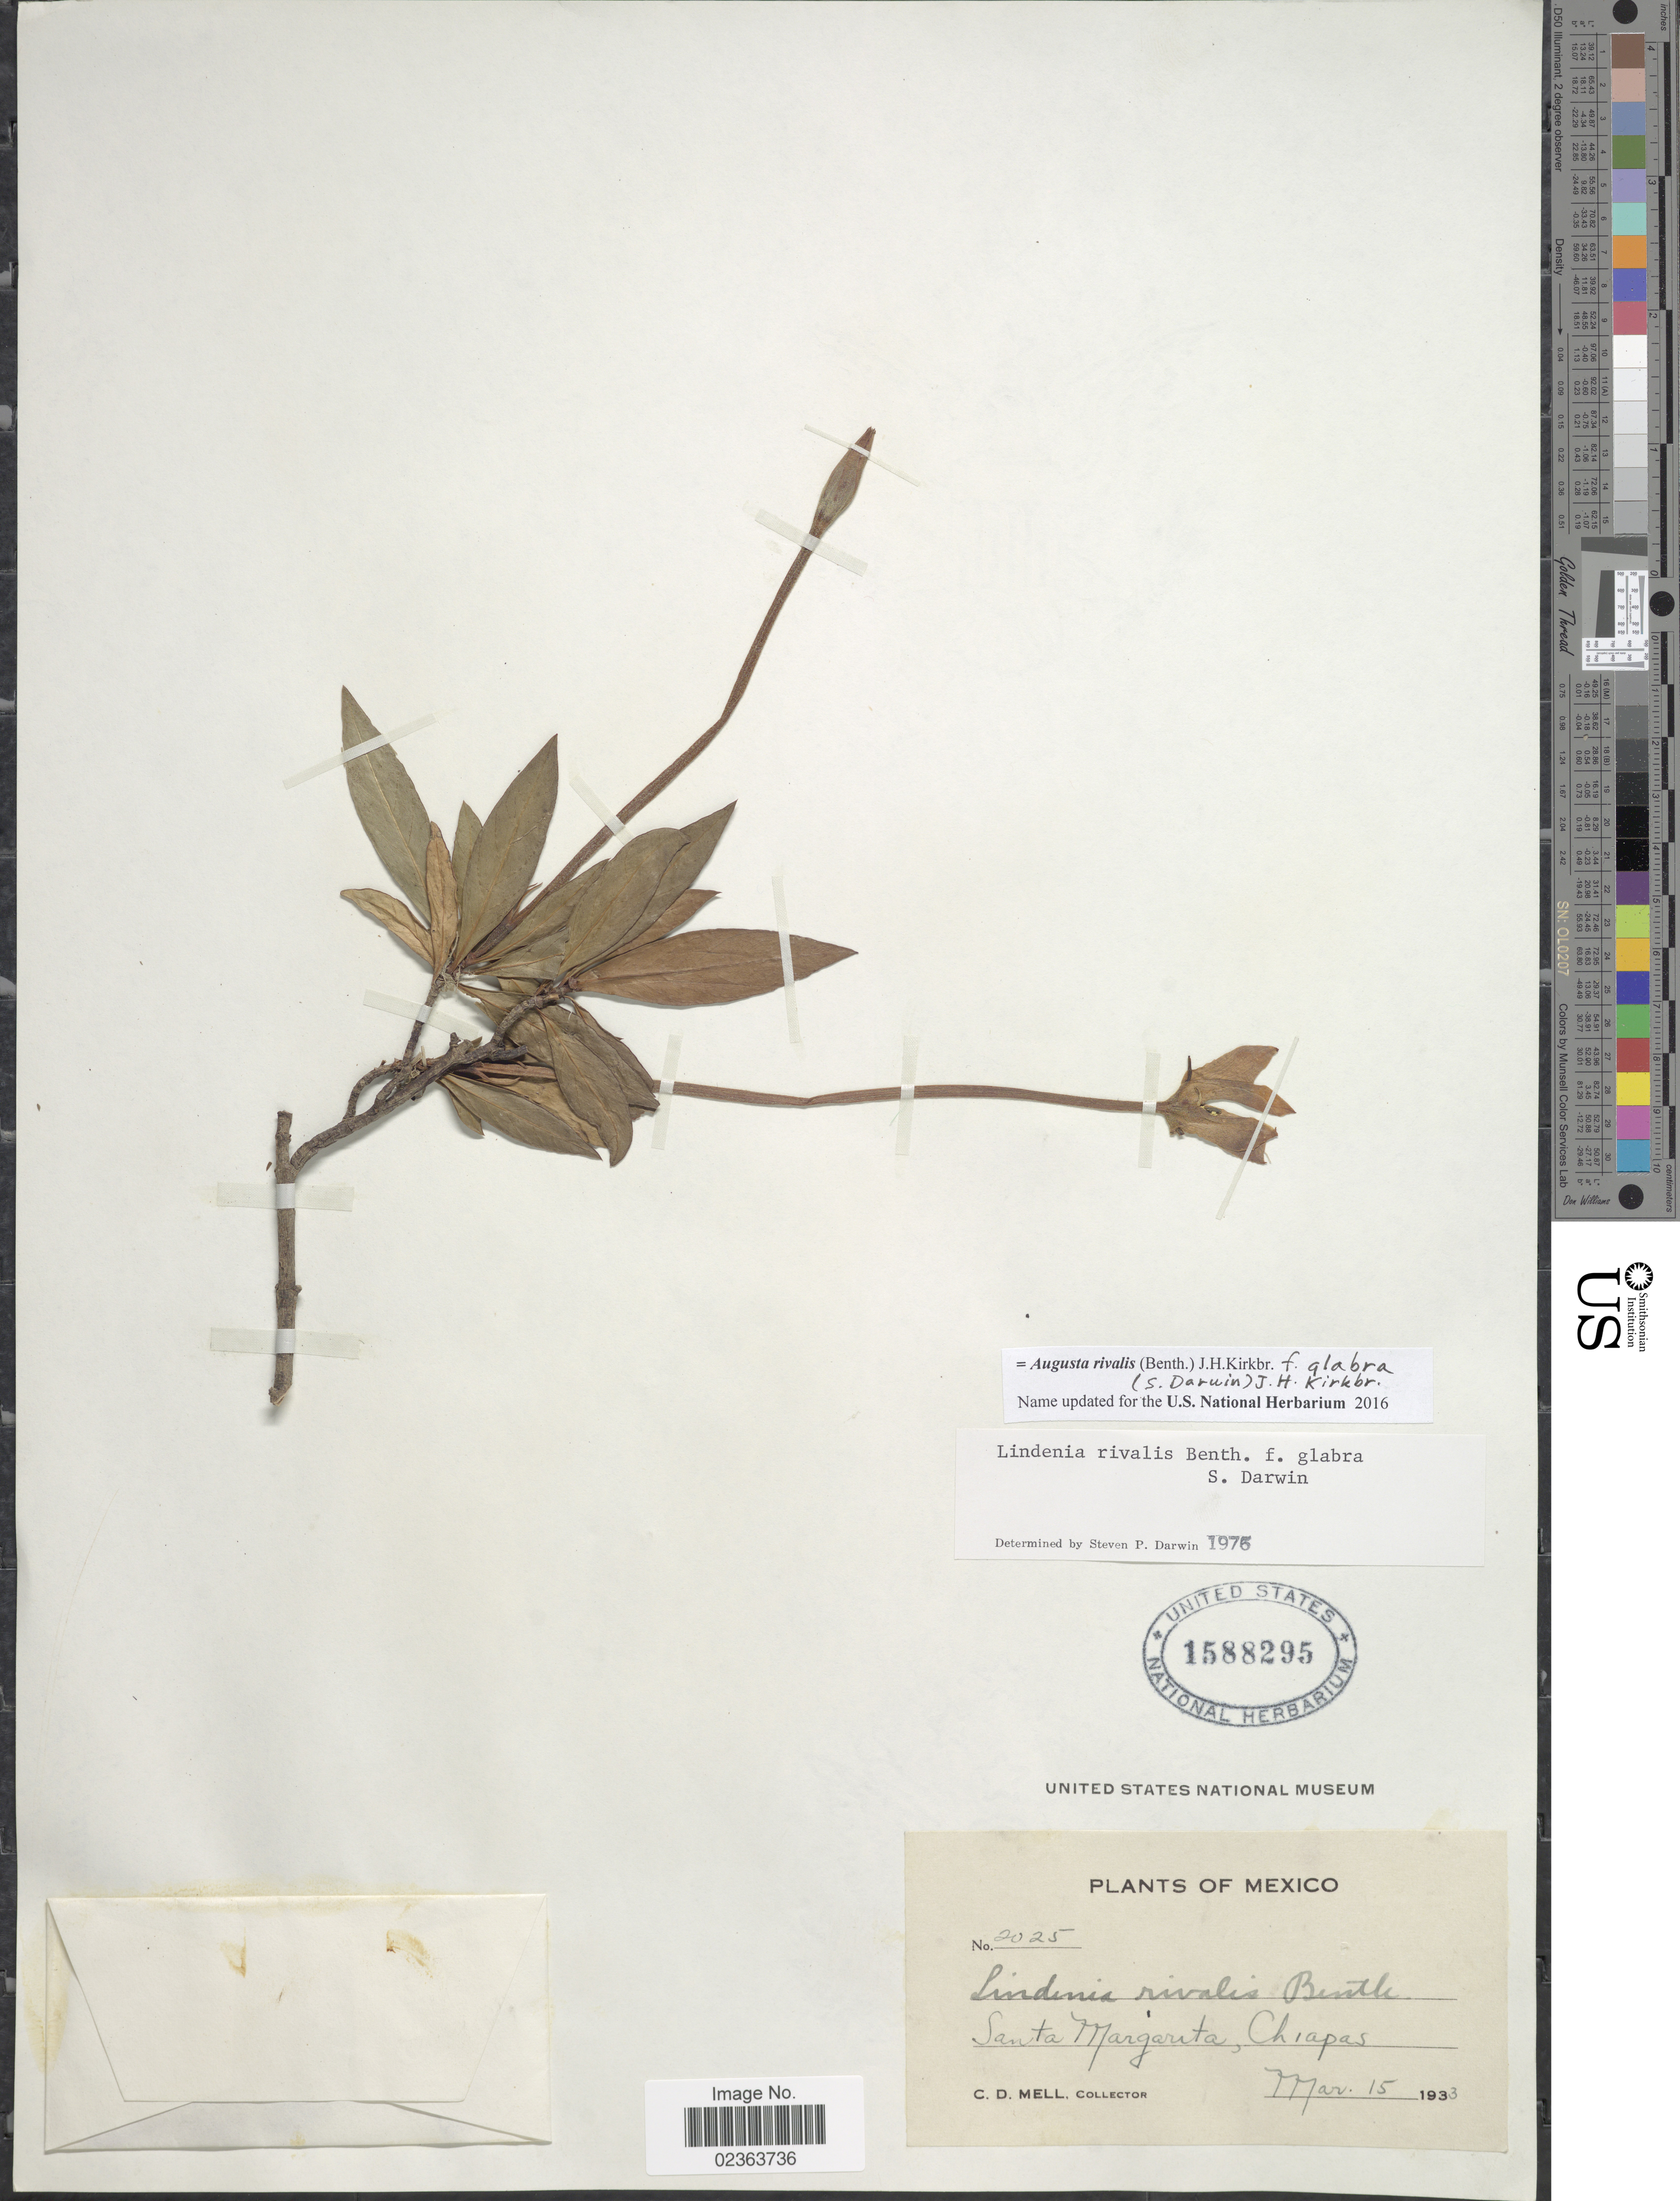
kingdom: Plantae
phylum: Tracheophyta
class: Magnoliopsida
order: Gentianales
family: Rubiaceae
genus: Augusta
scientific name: Augusta rivalis f. glabra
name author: (S.P. Darwin) J.H. Kirkbr.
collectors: C. D. Mell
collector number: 2025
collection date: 1933-03-15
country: Mexico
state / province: Chiapas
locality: Santa Margarita, Chiapas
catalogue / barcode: US 1588295